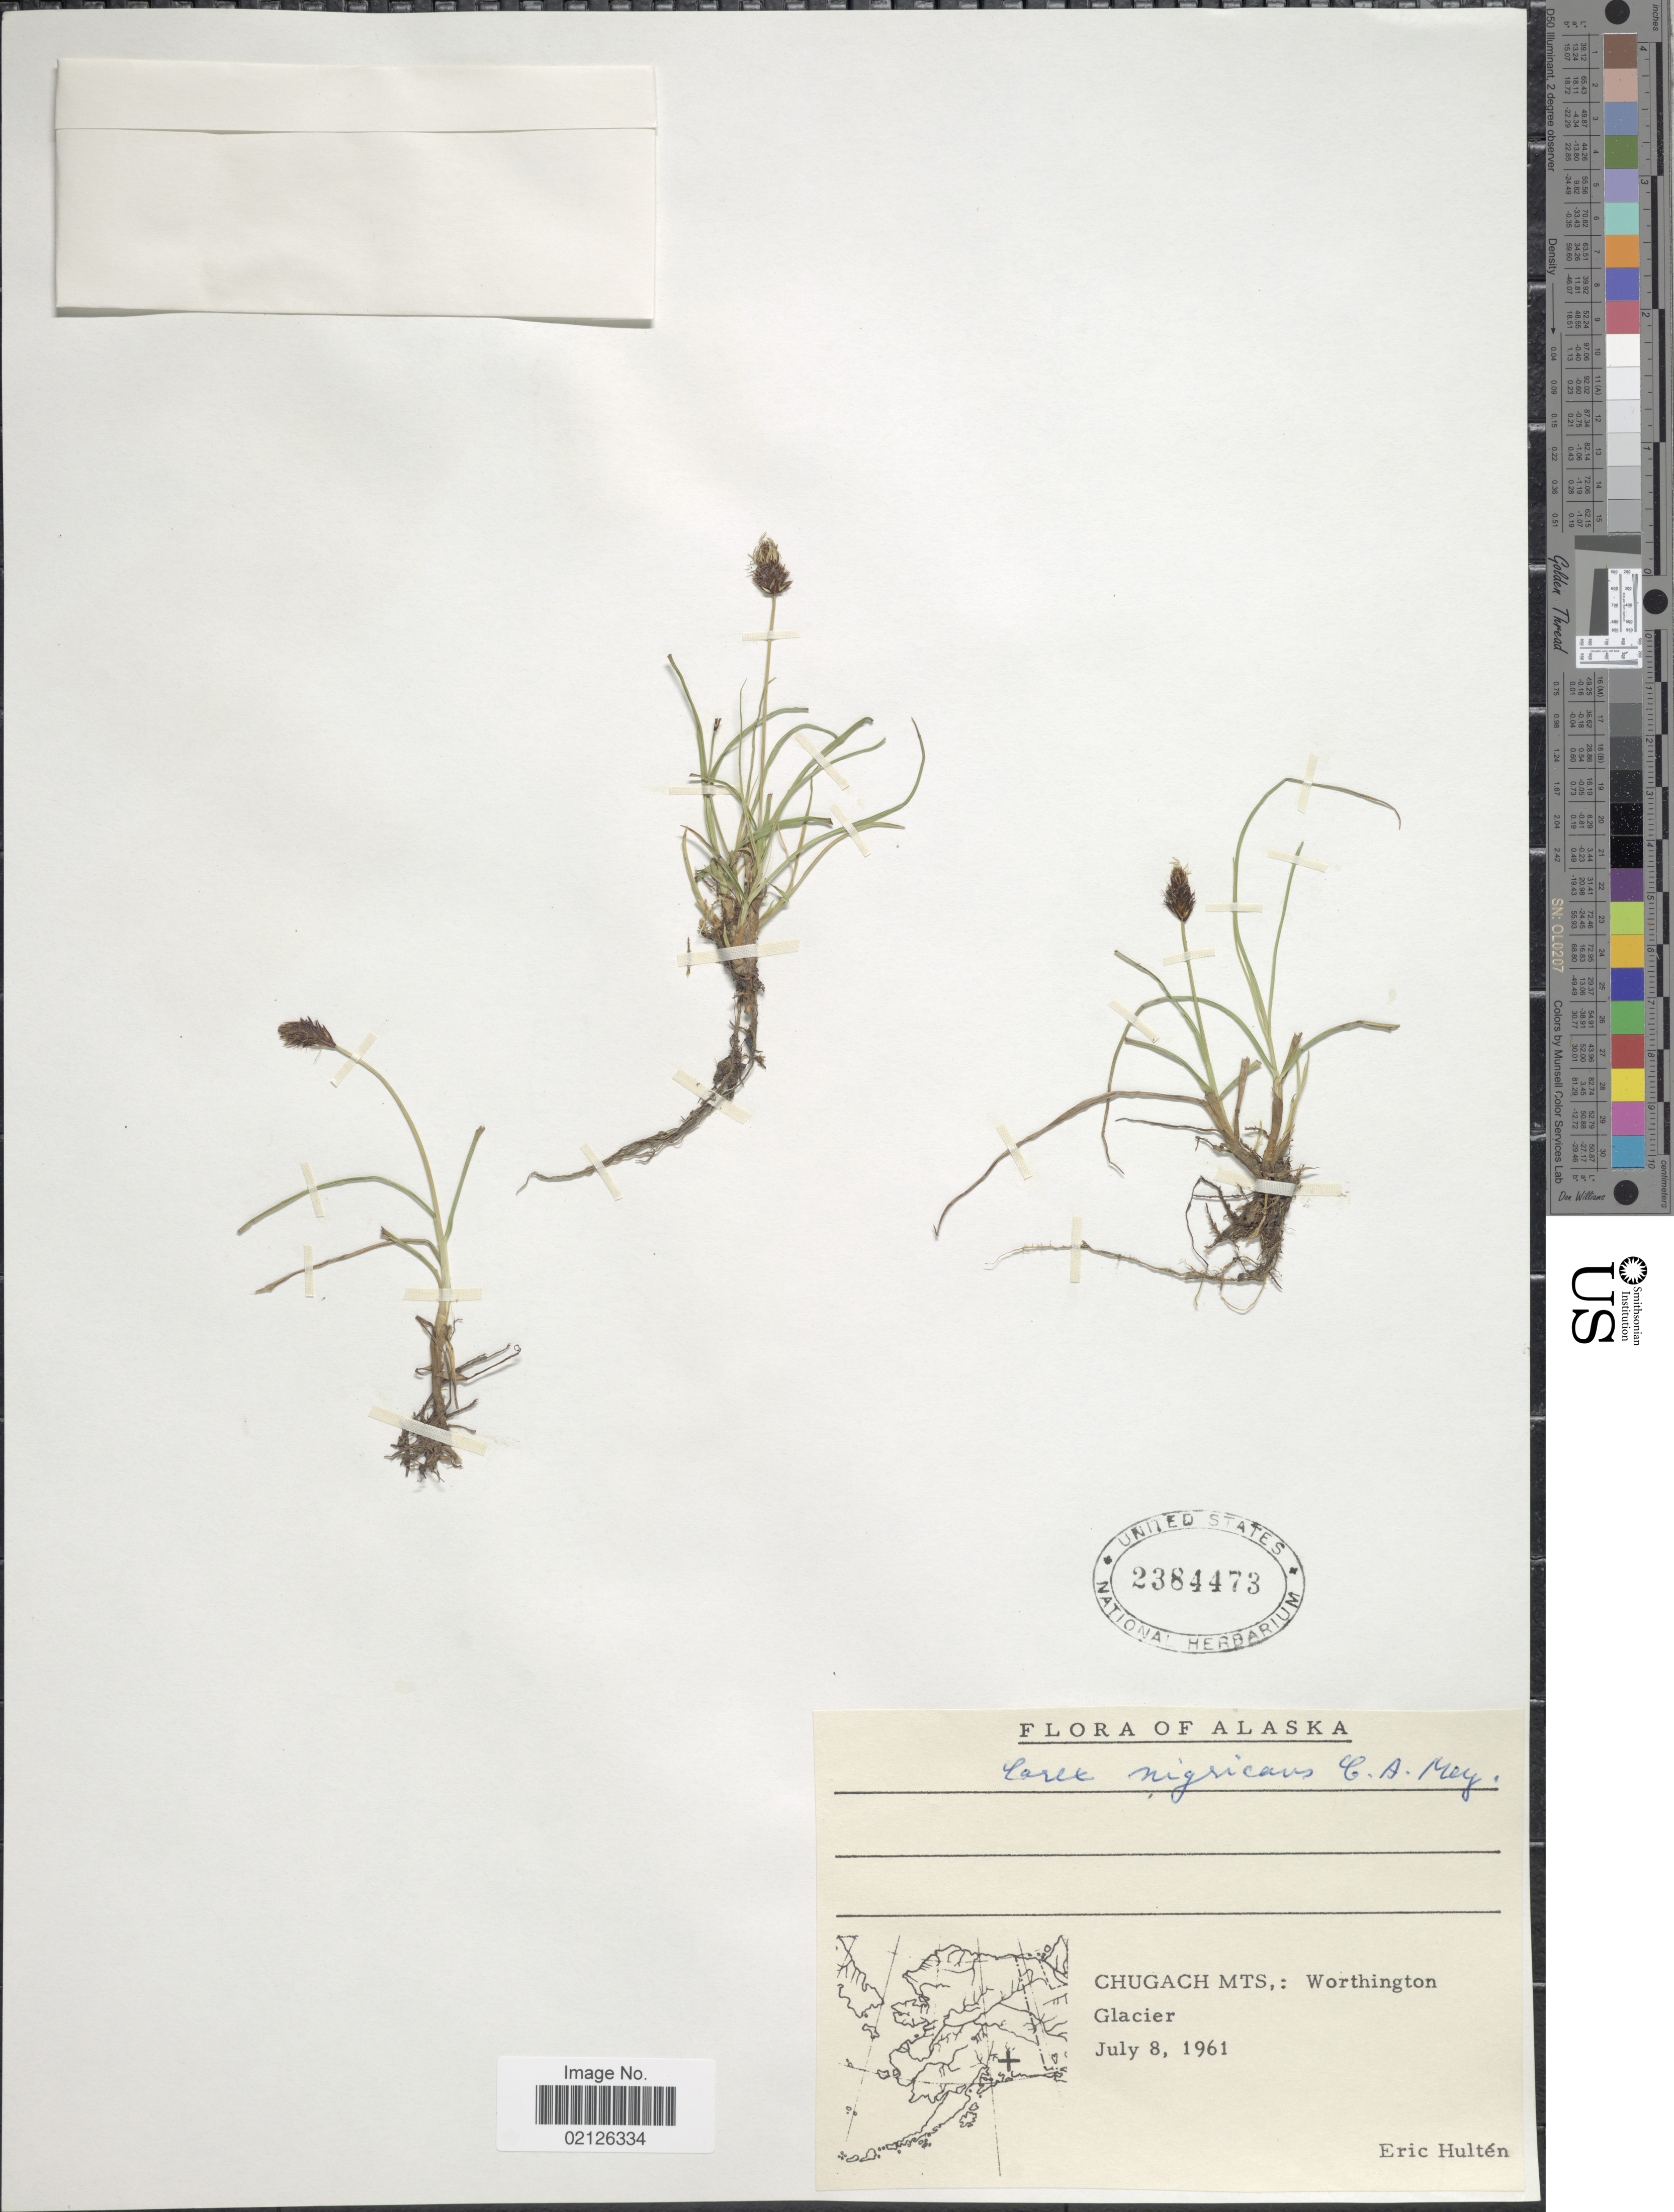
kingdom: Plantae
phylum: Tracheophyta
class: Liliopsida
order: Poales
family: Cyperaceae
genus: Carex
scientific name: Carex nigricans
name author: C.A. Mey.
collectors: E. G. Hultén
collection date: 1961-07-08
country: United States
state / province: Alaska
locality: Chugach Mts; Worthington Glacier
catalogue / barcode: US 2384473